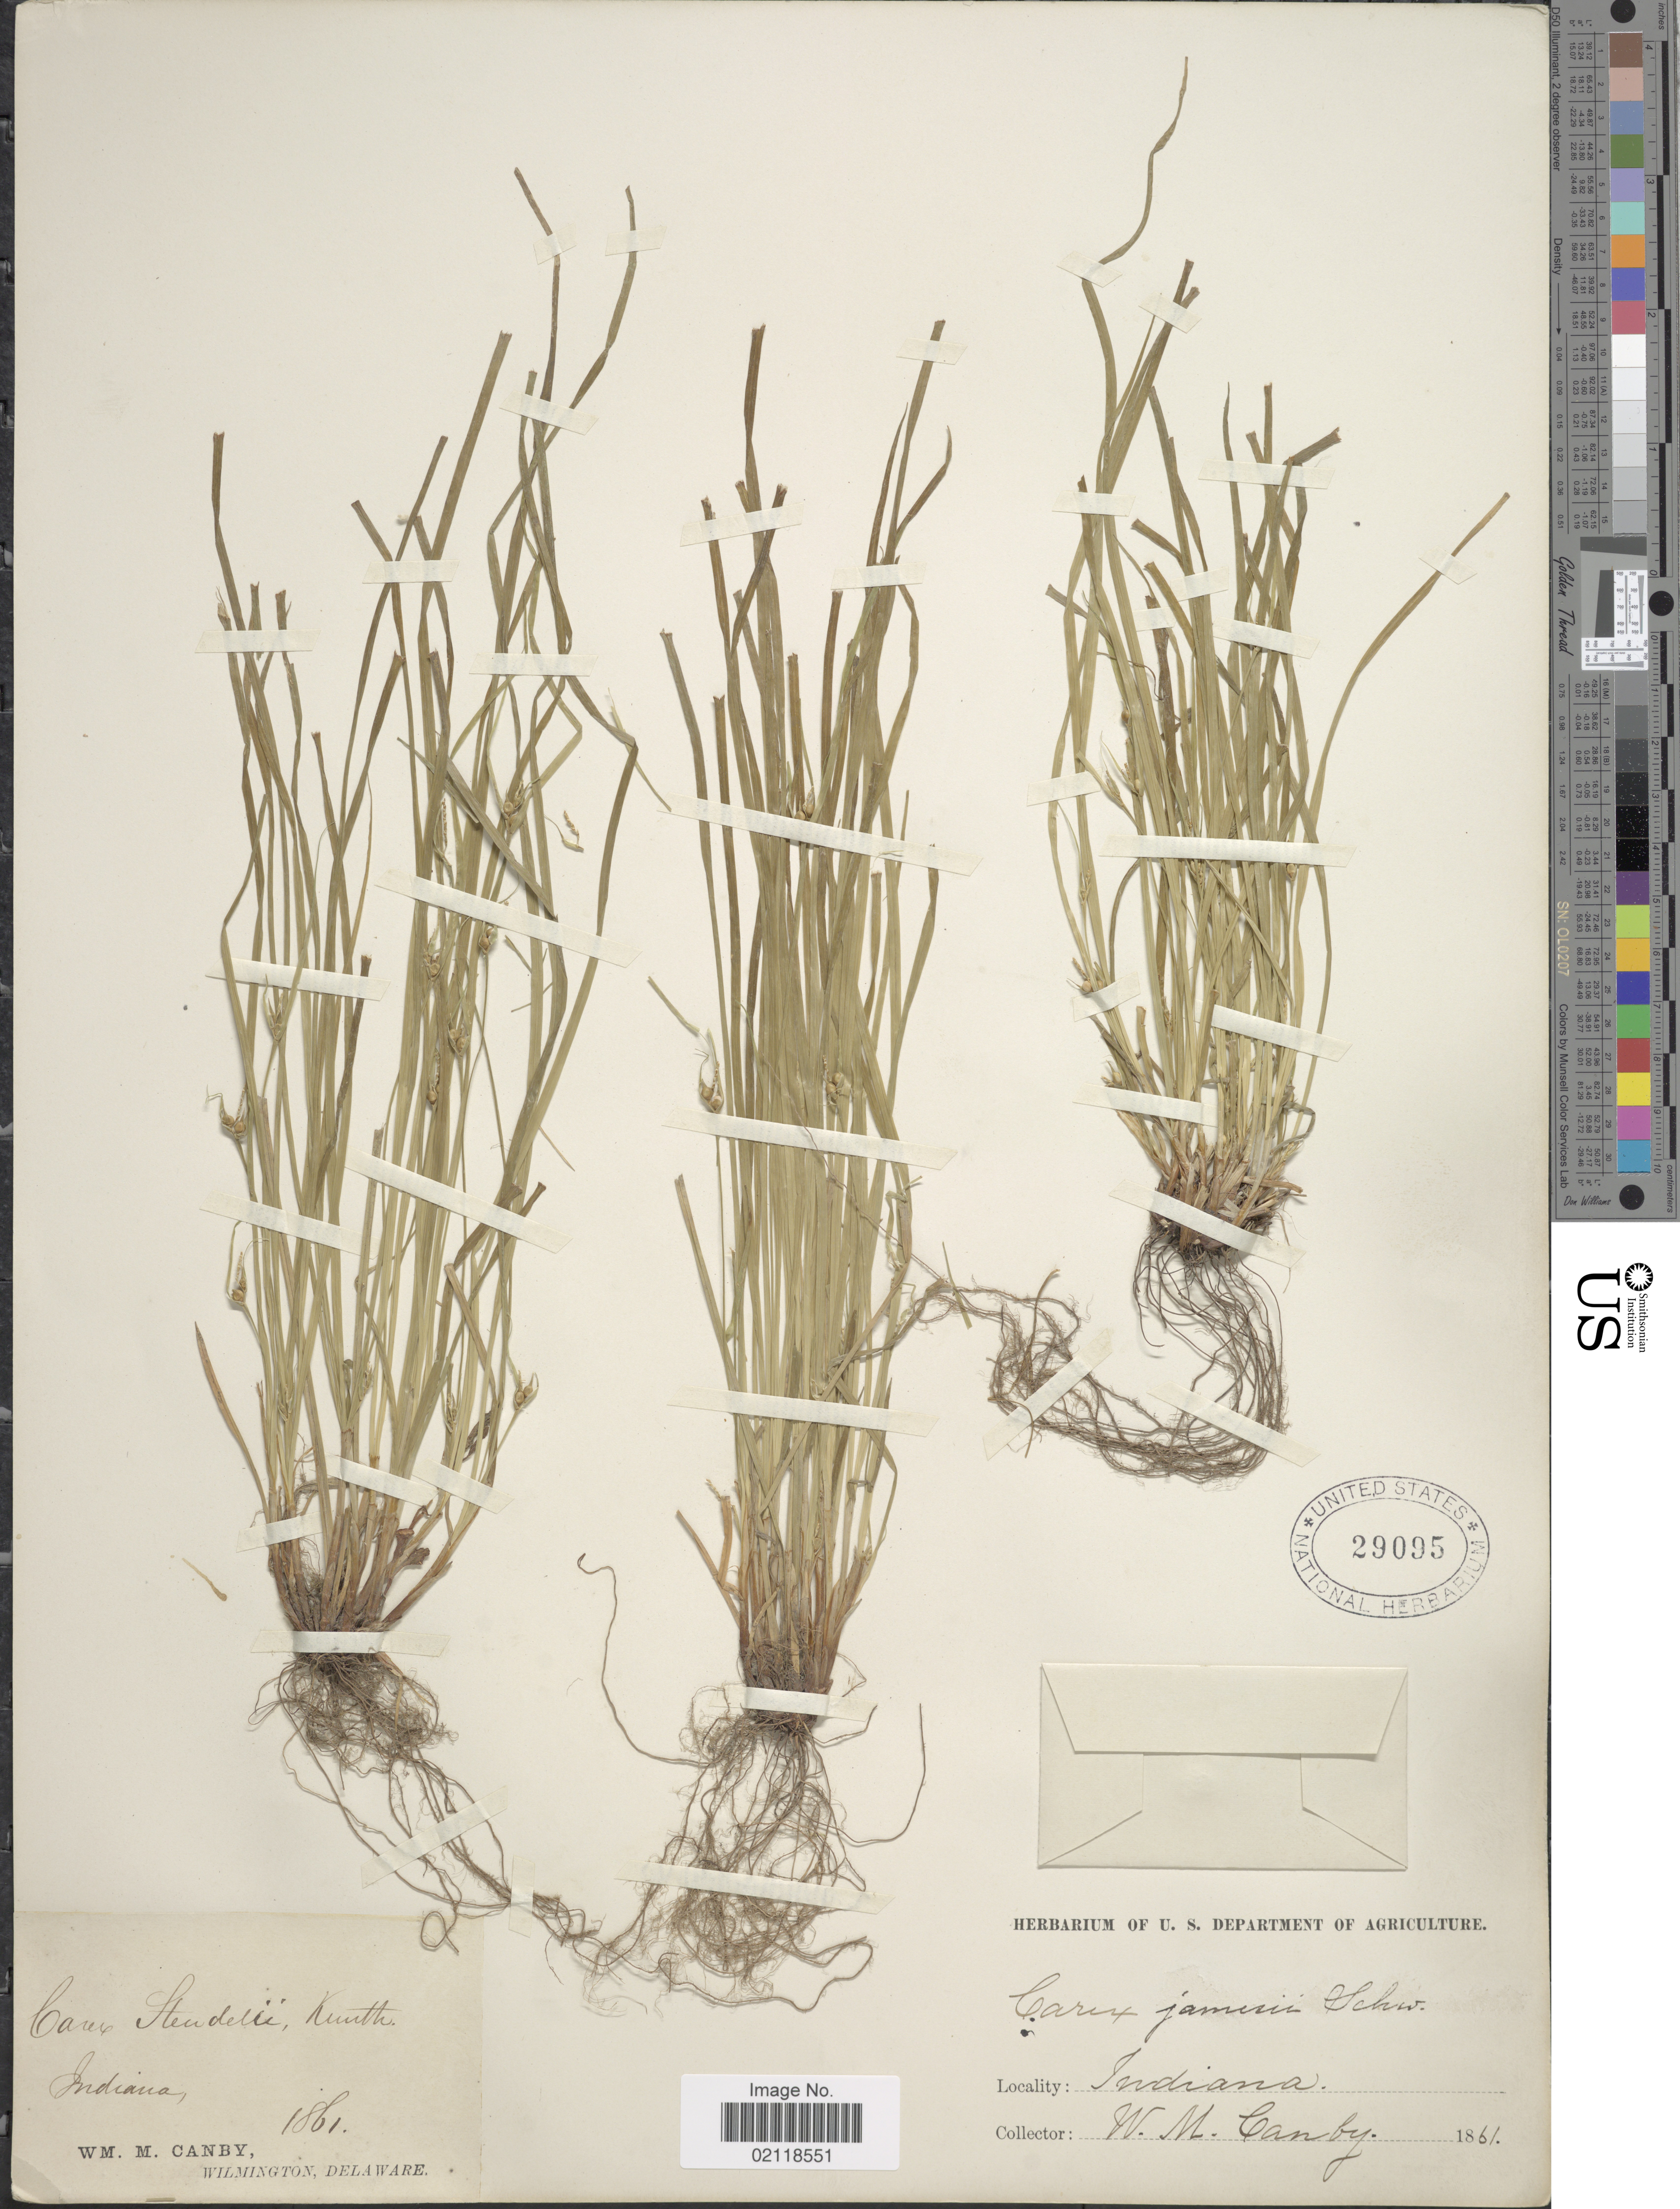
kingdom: Plantae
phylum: Tracheophyta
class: Liliopsida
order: Poales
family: Cyperaceae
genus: Carex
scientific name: Carex jamesii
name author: Schwein.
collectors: W. M. Canby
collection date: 1861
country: United States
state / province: Indiana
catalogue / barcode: US 29095